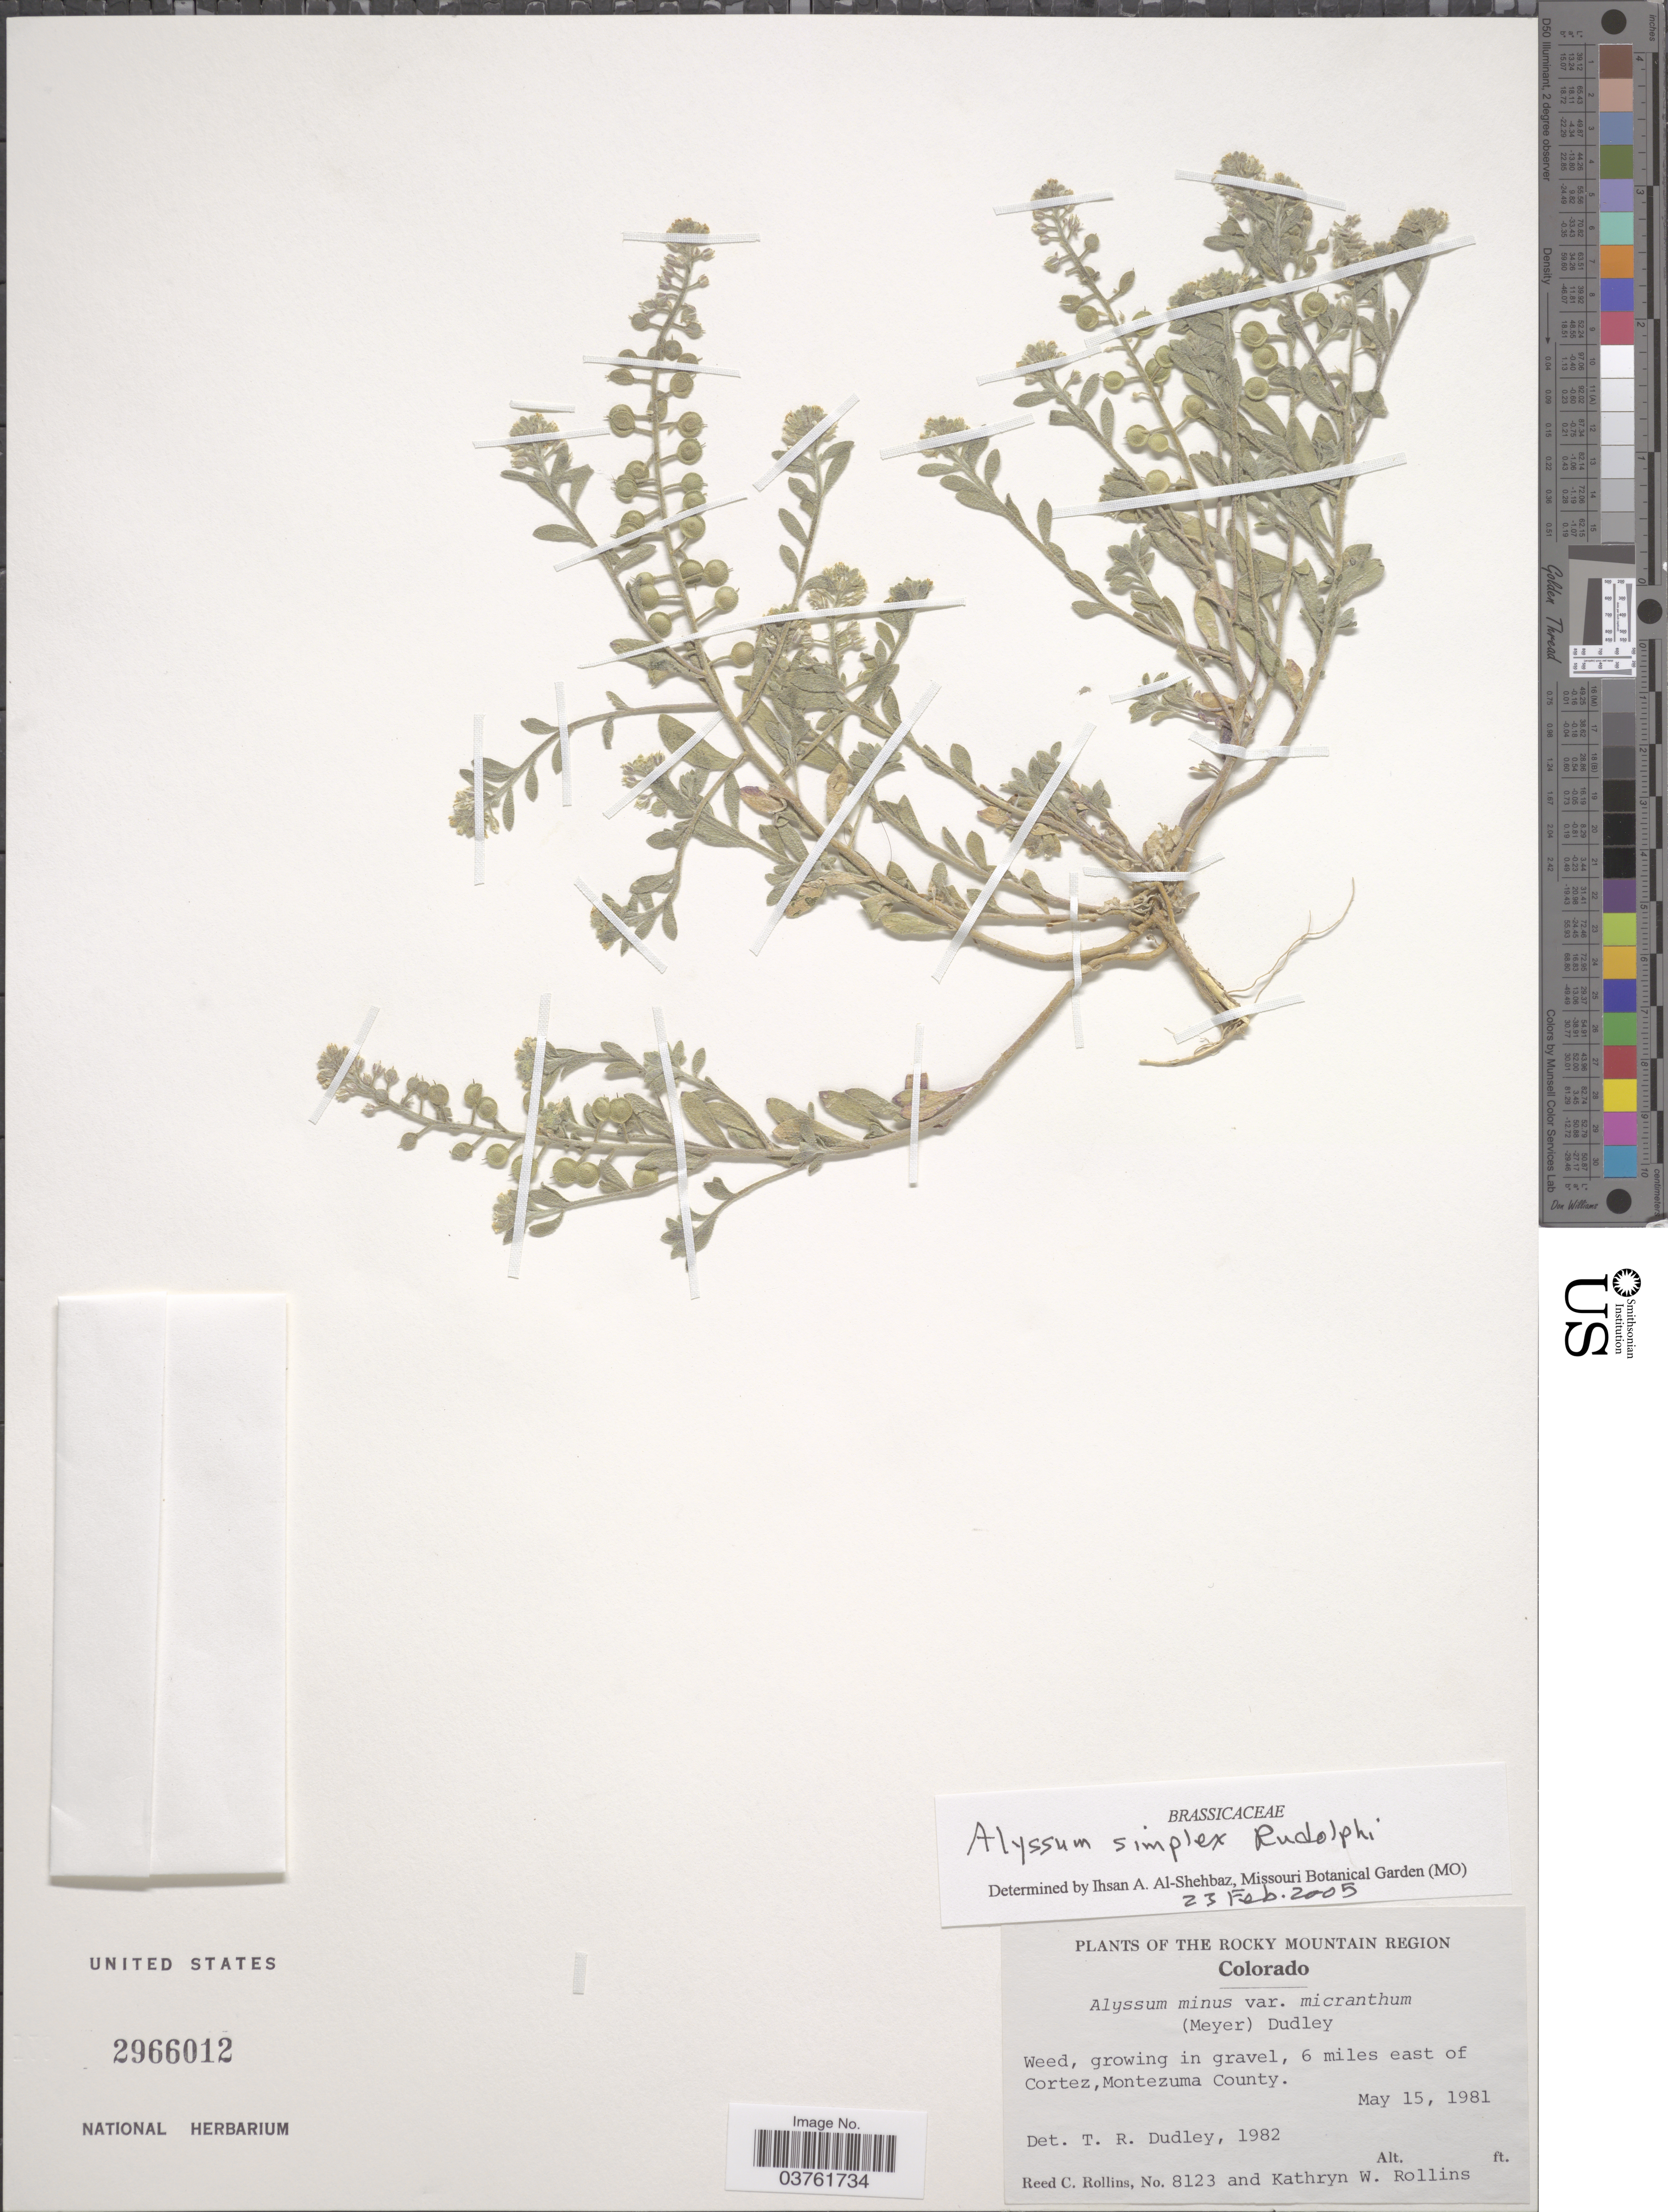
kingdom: Plantae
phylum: Tracheophyta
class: Magnoliopsida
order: Brassicales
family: Brassicaceae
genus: Alyssum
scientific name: Alyssum simplex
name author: Rudolphi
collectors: R. C. Rollins & K. W. Rollins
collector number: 8123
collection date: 1981-05-15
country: United States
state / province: Colorado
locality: The Rocky Mountain Region. 6 miles east of Cortez, Montezuma County.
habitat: weed; growing in gravel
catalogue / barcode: US 2966012